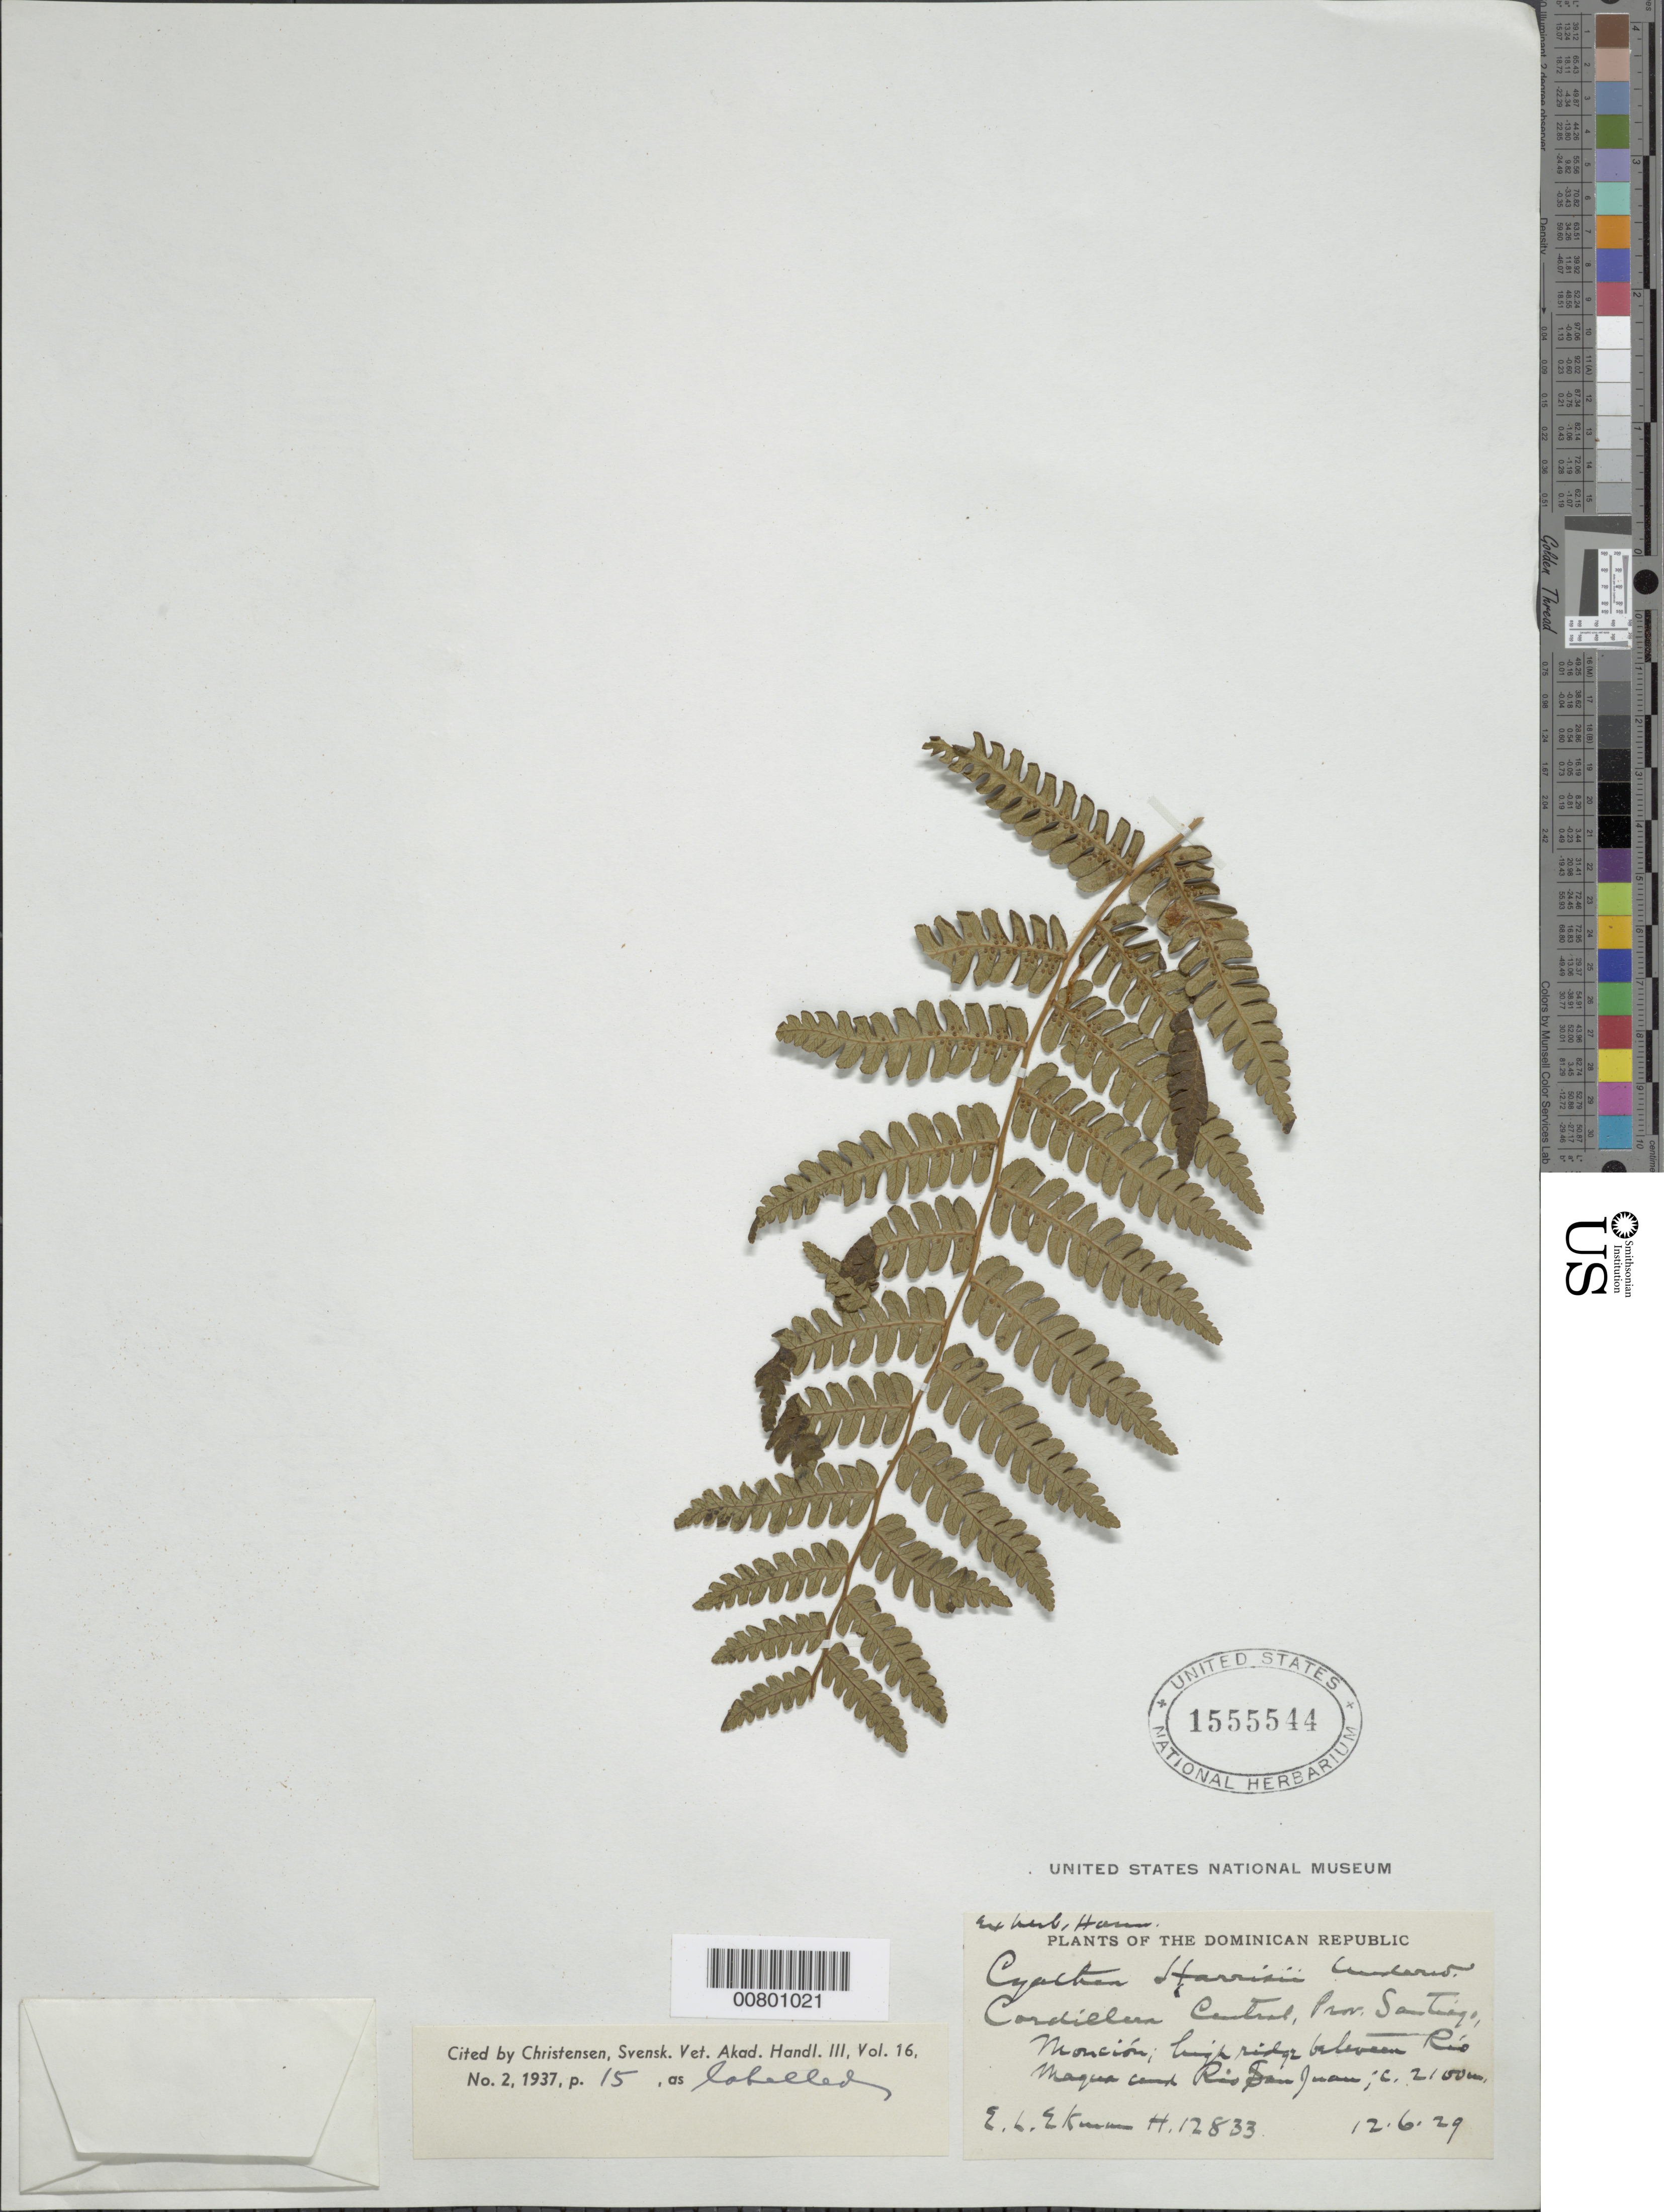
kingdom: Plantae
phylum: Tracheophyta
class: Polypodiopsida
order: Cyatheales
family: Cyatheaceae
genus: Cyathea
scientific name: Cyathea harrisii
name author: Maxon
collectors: E. L. Ekman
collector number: H 12833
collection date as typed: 12 Jun 1929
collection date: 1929-06-12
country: Dominican Republic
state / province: Santiago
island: Hispaniola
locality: Cordillera Central, Monción, between Río Magua and Río San Juan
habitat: High ridge between rivers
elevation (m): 2100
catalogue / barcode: US 1555544